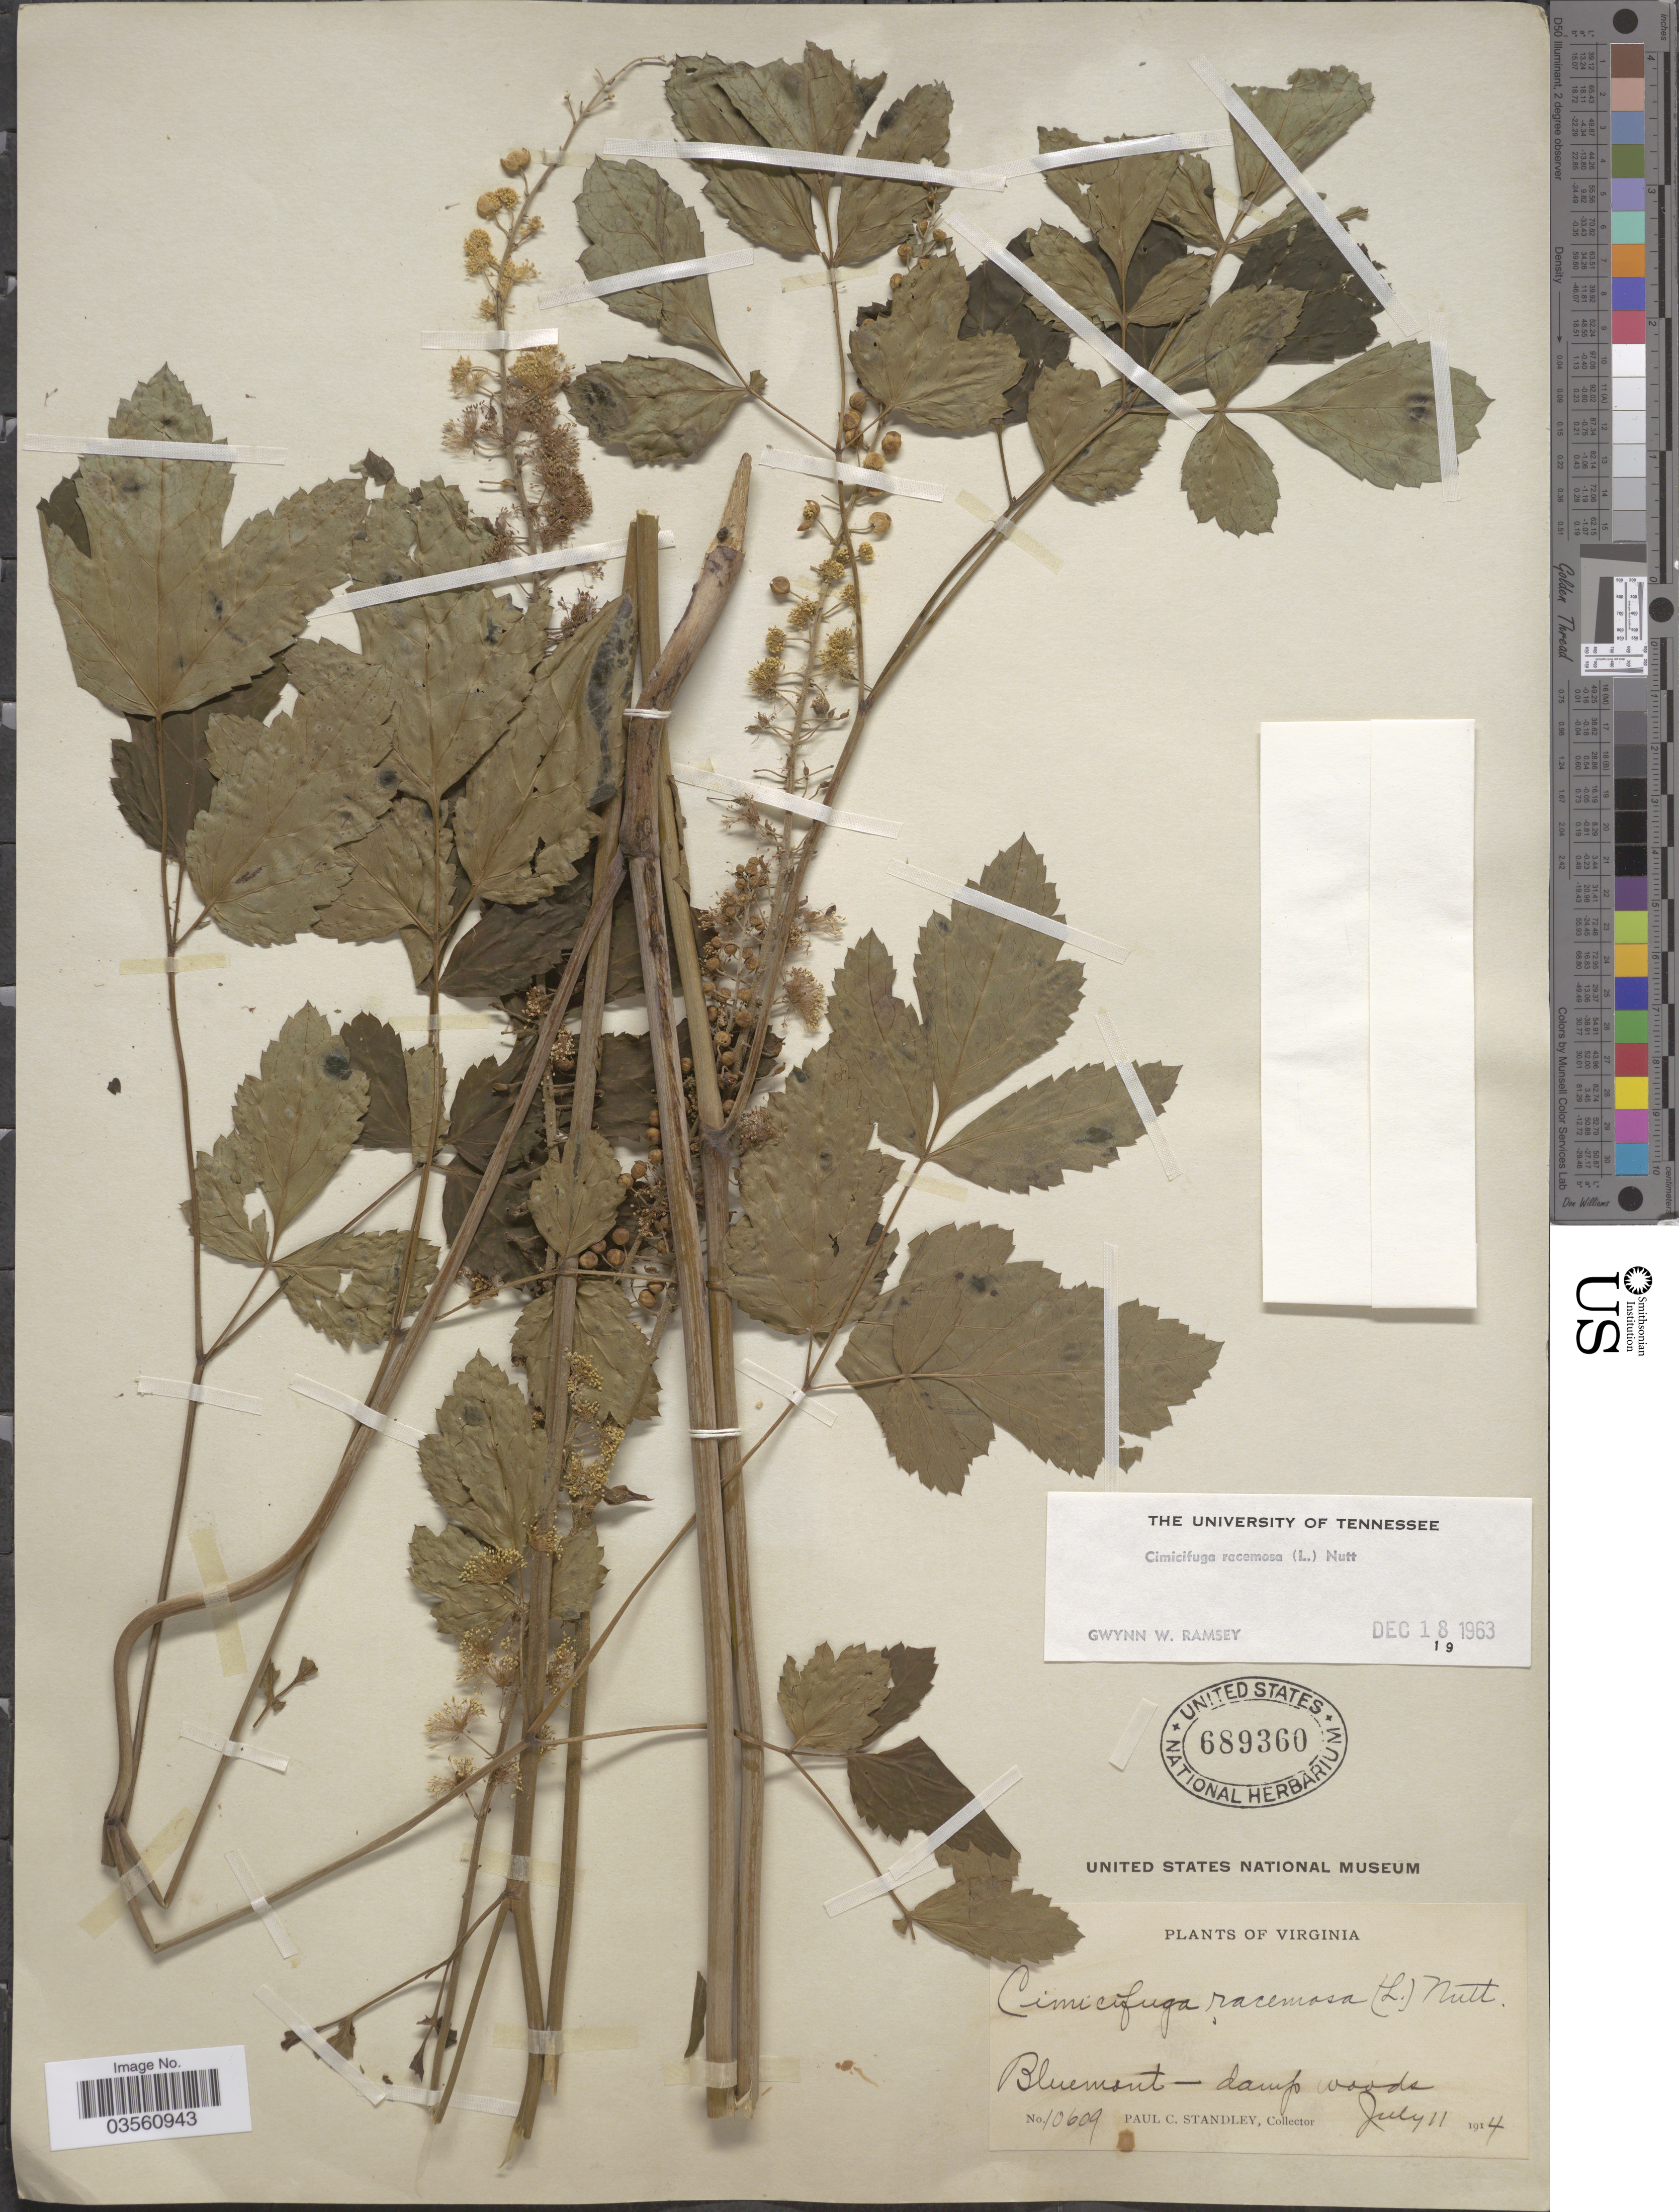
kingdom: Plantae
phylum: Tracheophyta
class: Magnoliopsida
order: Ranunculales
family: Ranunculaceae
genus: Actaea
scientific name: Actaea racemosa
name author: L.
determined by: Strong, M. T., (US), Smithsonian Institution - National Museum of Natural History (UNITED STATES)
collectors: P. C. Standley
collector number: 10609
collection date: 1914-07-11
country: United States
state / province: Virginia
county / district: Loudoun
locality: Bluemont.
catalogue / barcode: US 689360